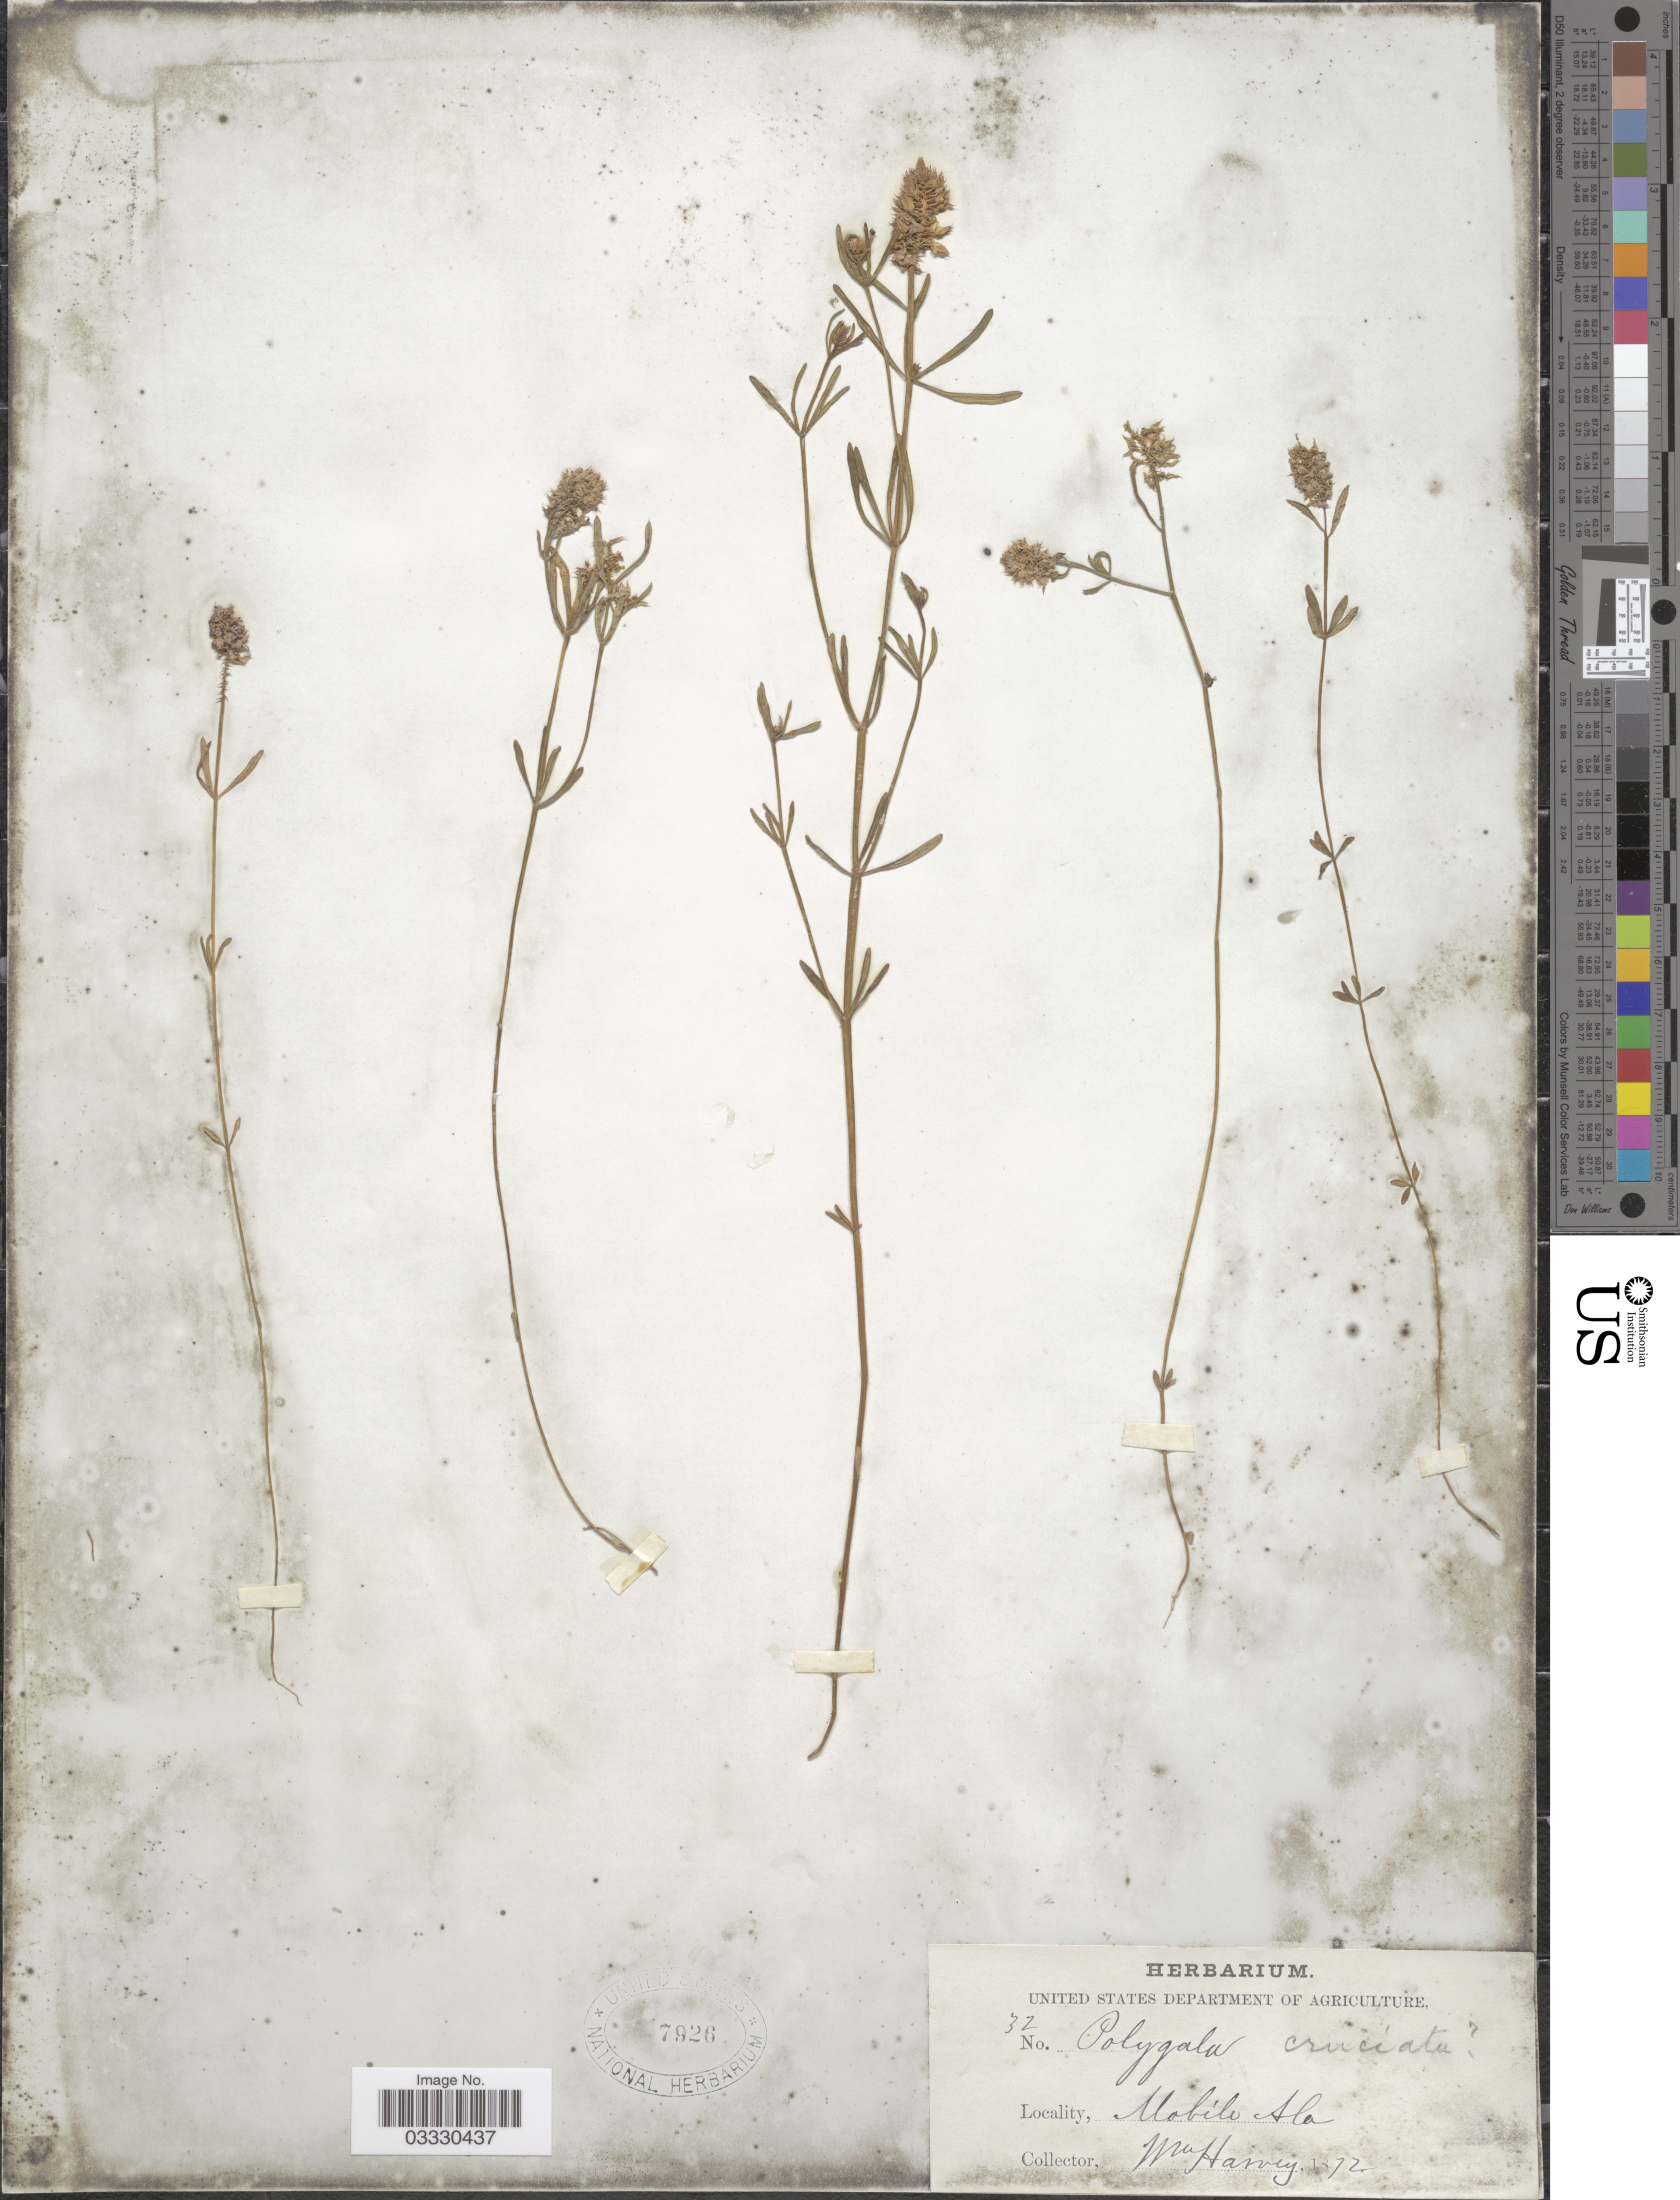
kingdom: Plantae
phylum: Tracheophyta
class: Magnoliopsida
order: Fabales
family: Polygalaceae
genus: Polygala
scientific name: Polygala cruciata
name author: L.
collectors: W. Harvey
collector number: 32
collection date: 1872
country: United States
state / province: Alabama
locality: Mobile.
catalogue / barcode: US 7926